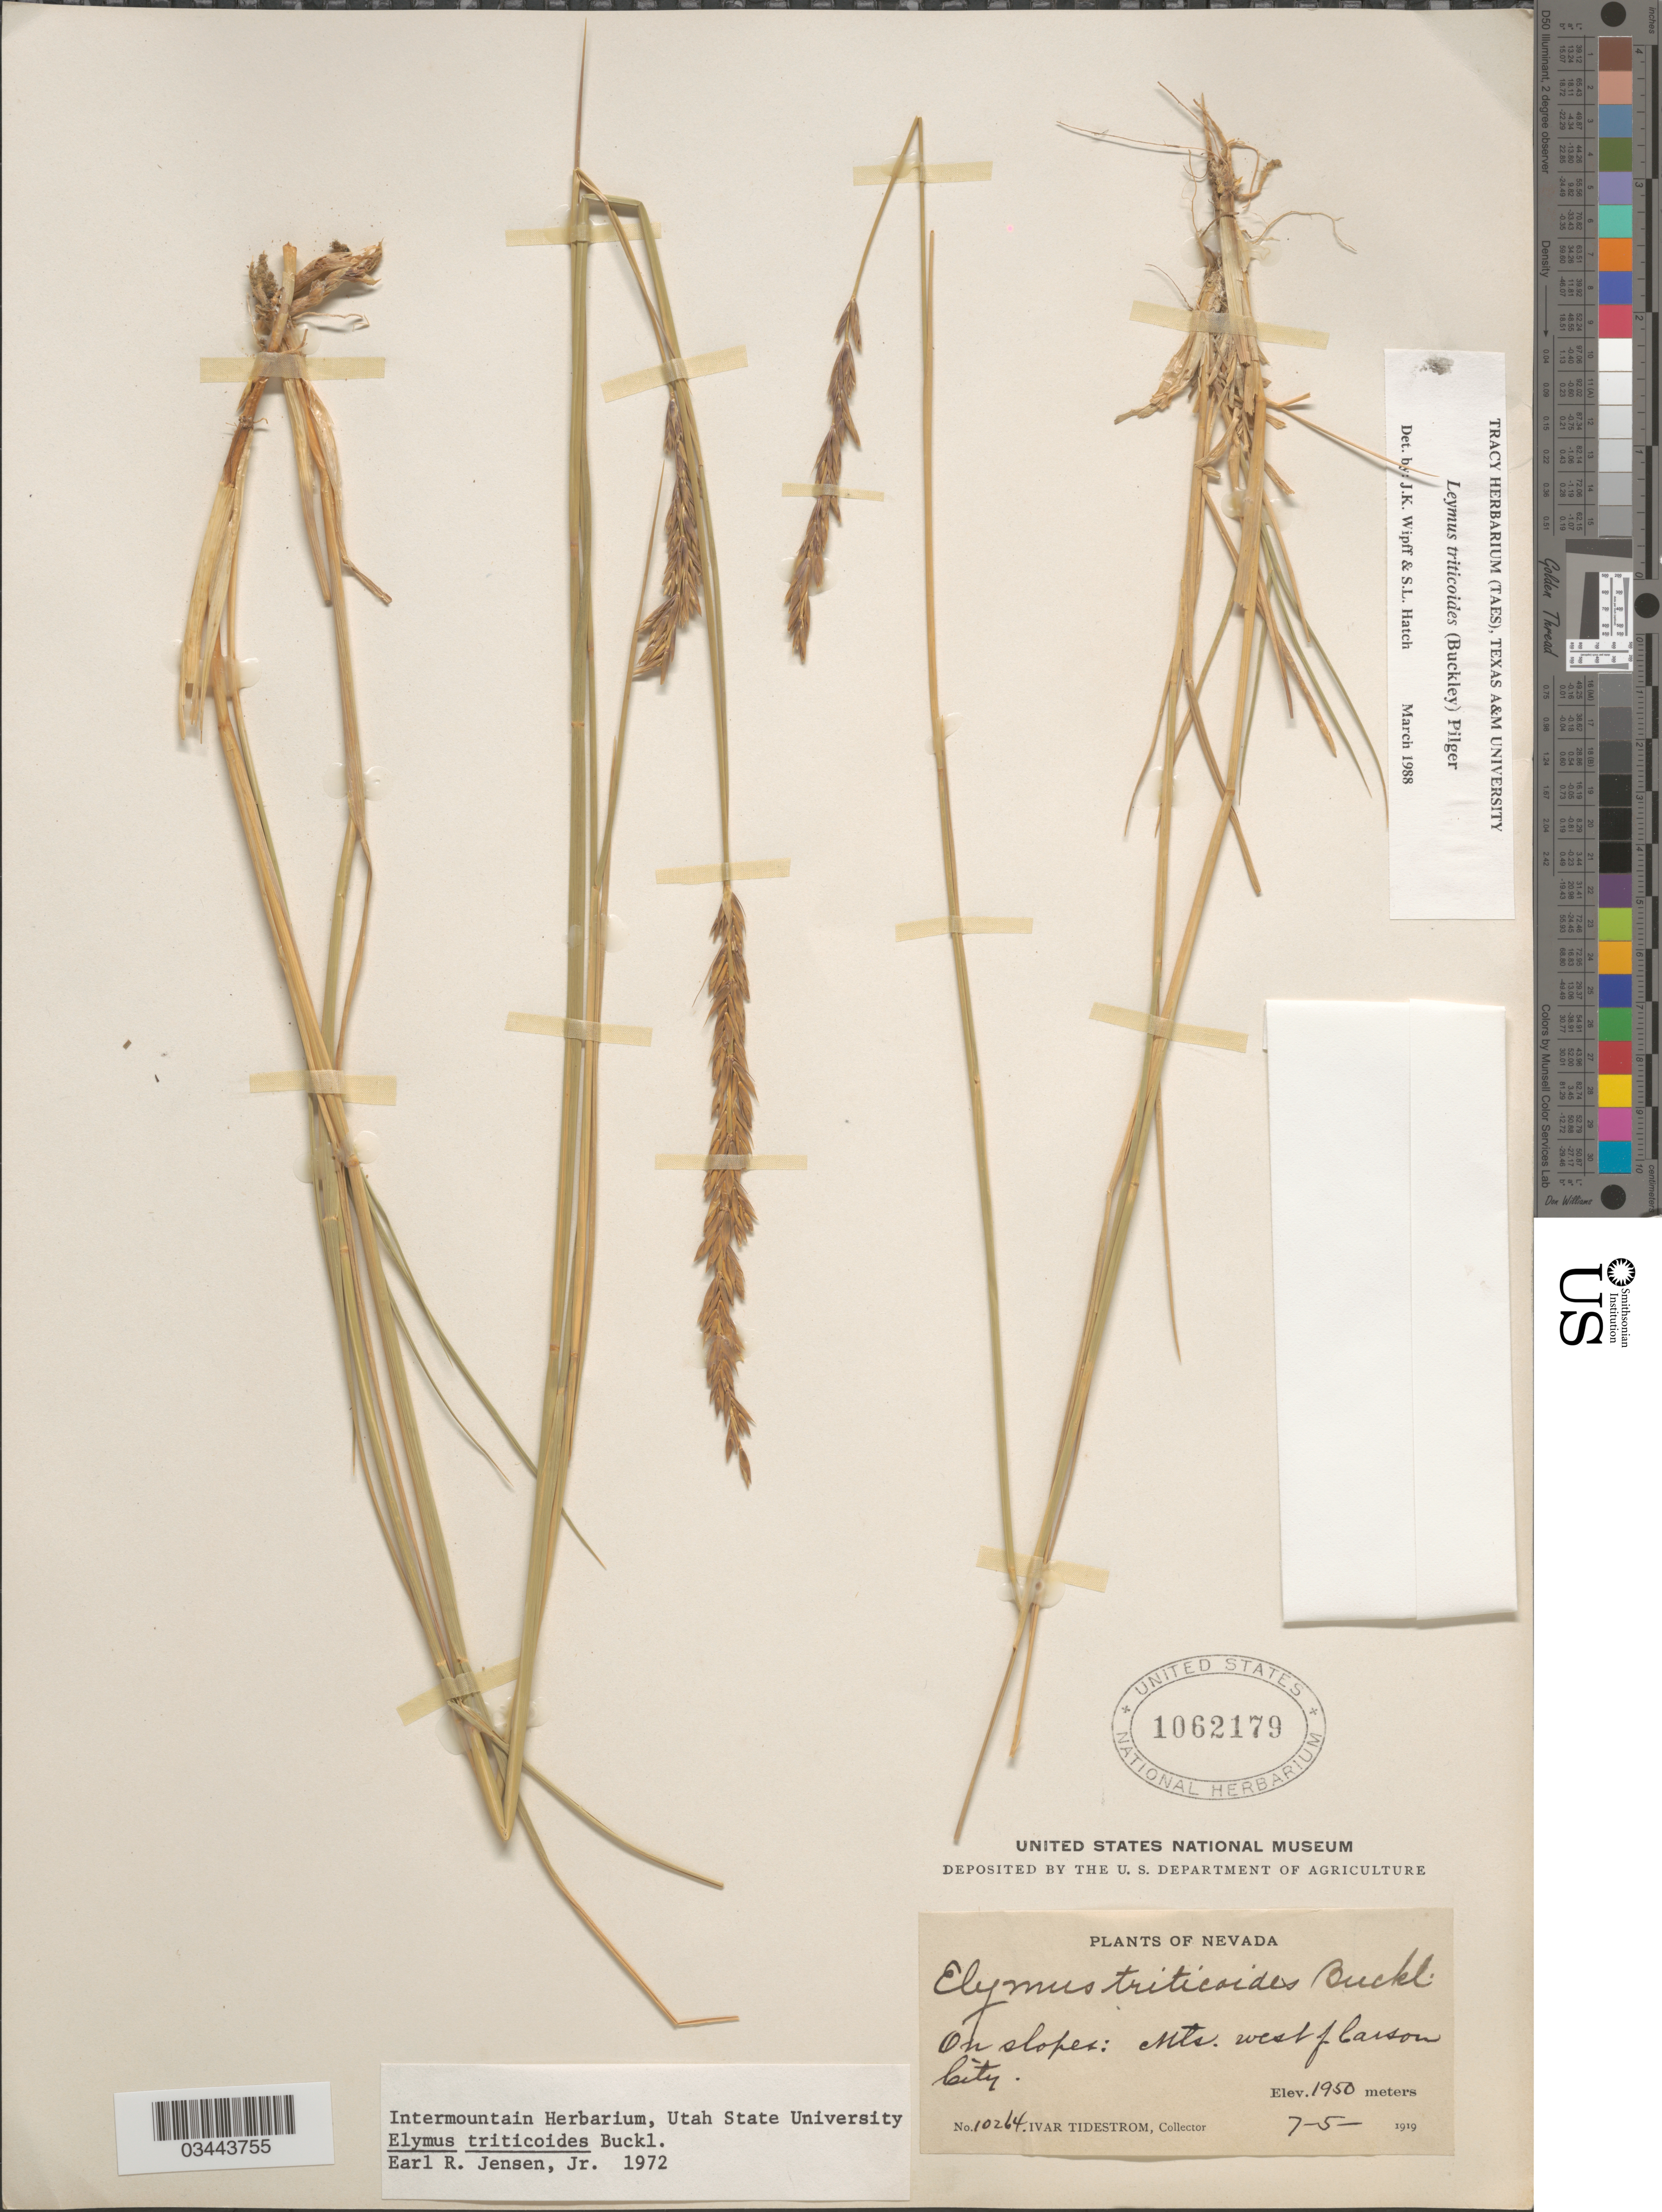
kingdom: Plantae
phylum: Tracheophyta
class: Liliopsida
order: Poales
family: Poaceae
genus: Leymus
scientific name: Leymus triticoides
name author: (Buckley) Pilg.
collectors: I. F. Tidestrom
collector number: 10264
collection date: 1919-07-05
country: United States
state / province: Nevada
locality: On slopes: Mts. west of Carson City.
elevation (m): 1950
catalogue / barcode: US 1062179